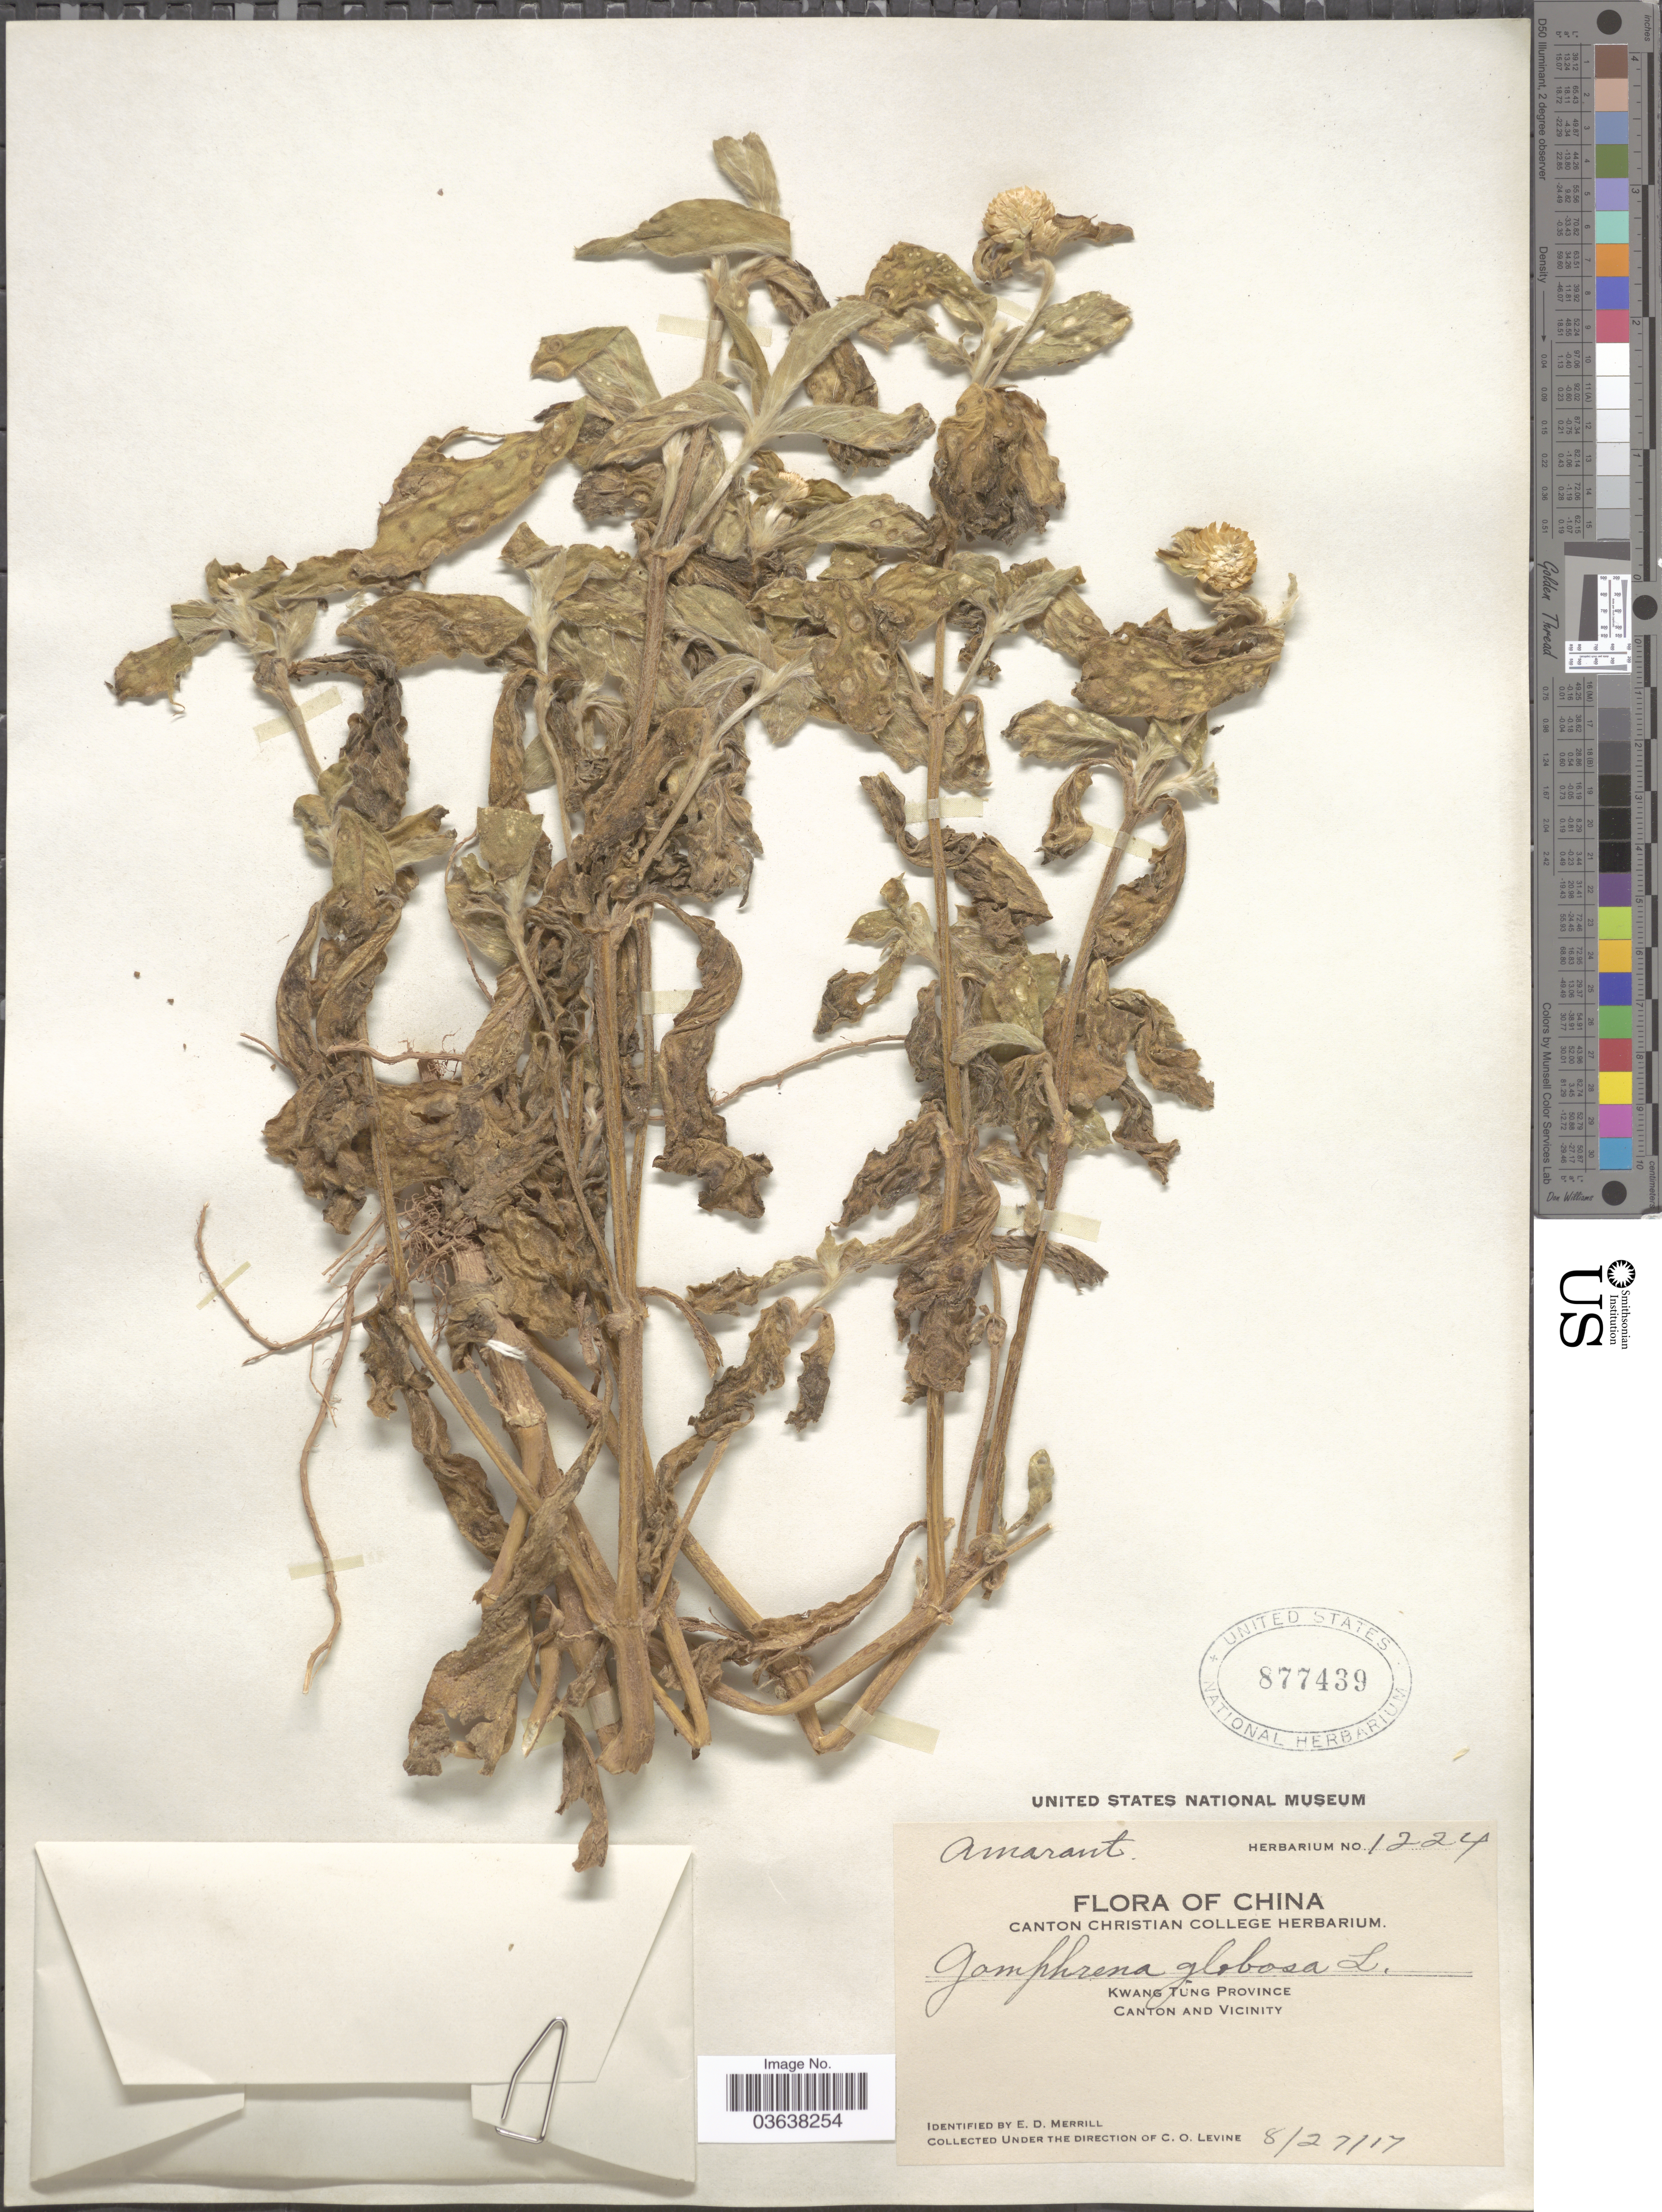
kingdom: Plantae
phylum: Tracheophyta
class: Magnoliopsida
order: Caryophyllales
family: Amaranthaceae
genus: Gomphrena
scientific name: Gomphrena globosa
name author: L.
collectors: C. O. Levine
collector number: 1224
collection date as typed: Transcribed d/m/y: 27/8/17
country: China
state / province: Guangdong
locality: Kwang Tung Province. Canton and Vicinity.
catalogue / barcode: US 877439